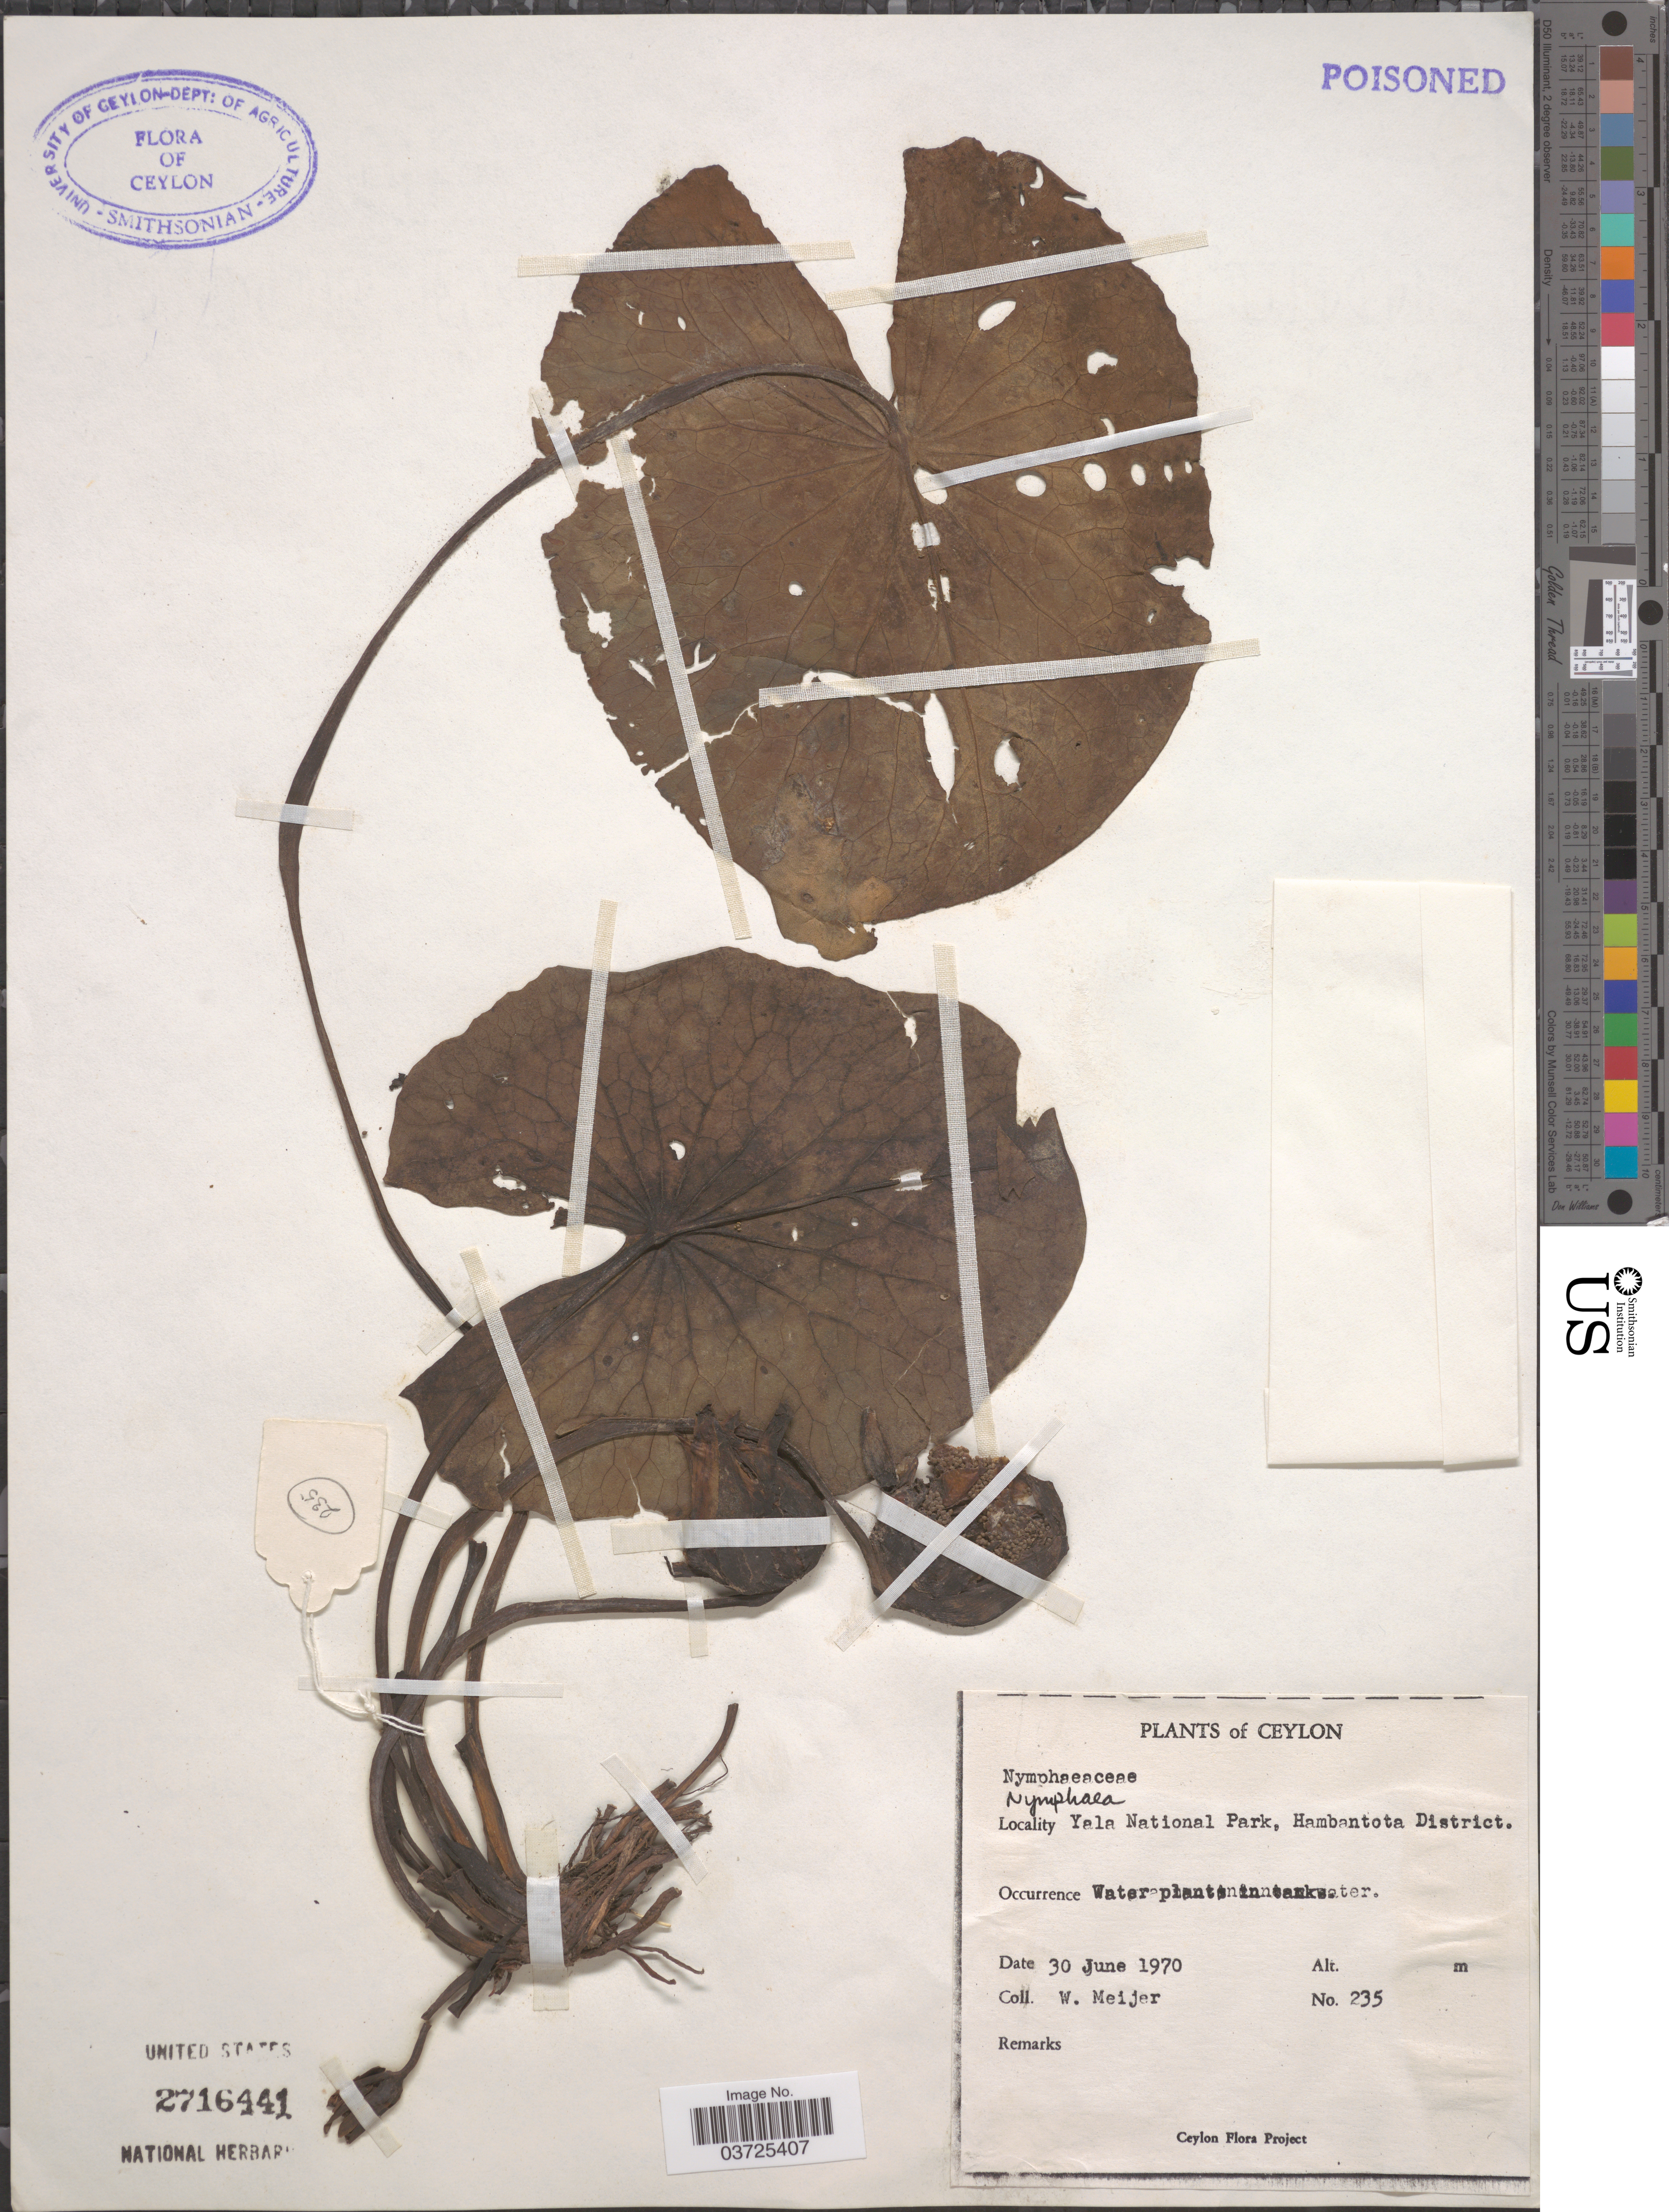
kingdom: Plantae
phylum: Tracheophyta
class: Magnoliopsida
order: Nymphaeales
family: Nymphaeaceae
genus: Nymphaea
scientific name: Nymphaea sp.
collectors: W. Meijer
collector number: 235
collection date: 1970-06-30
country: Sri Lanka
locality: Ceylon. Yala National Park, Hambantota District.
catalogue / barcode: US 2716441